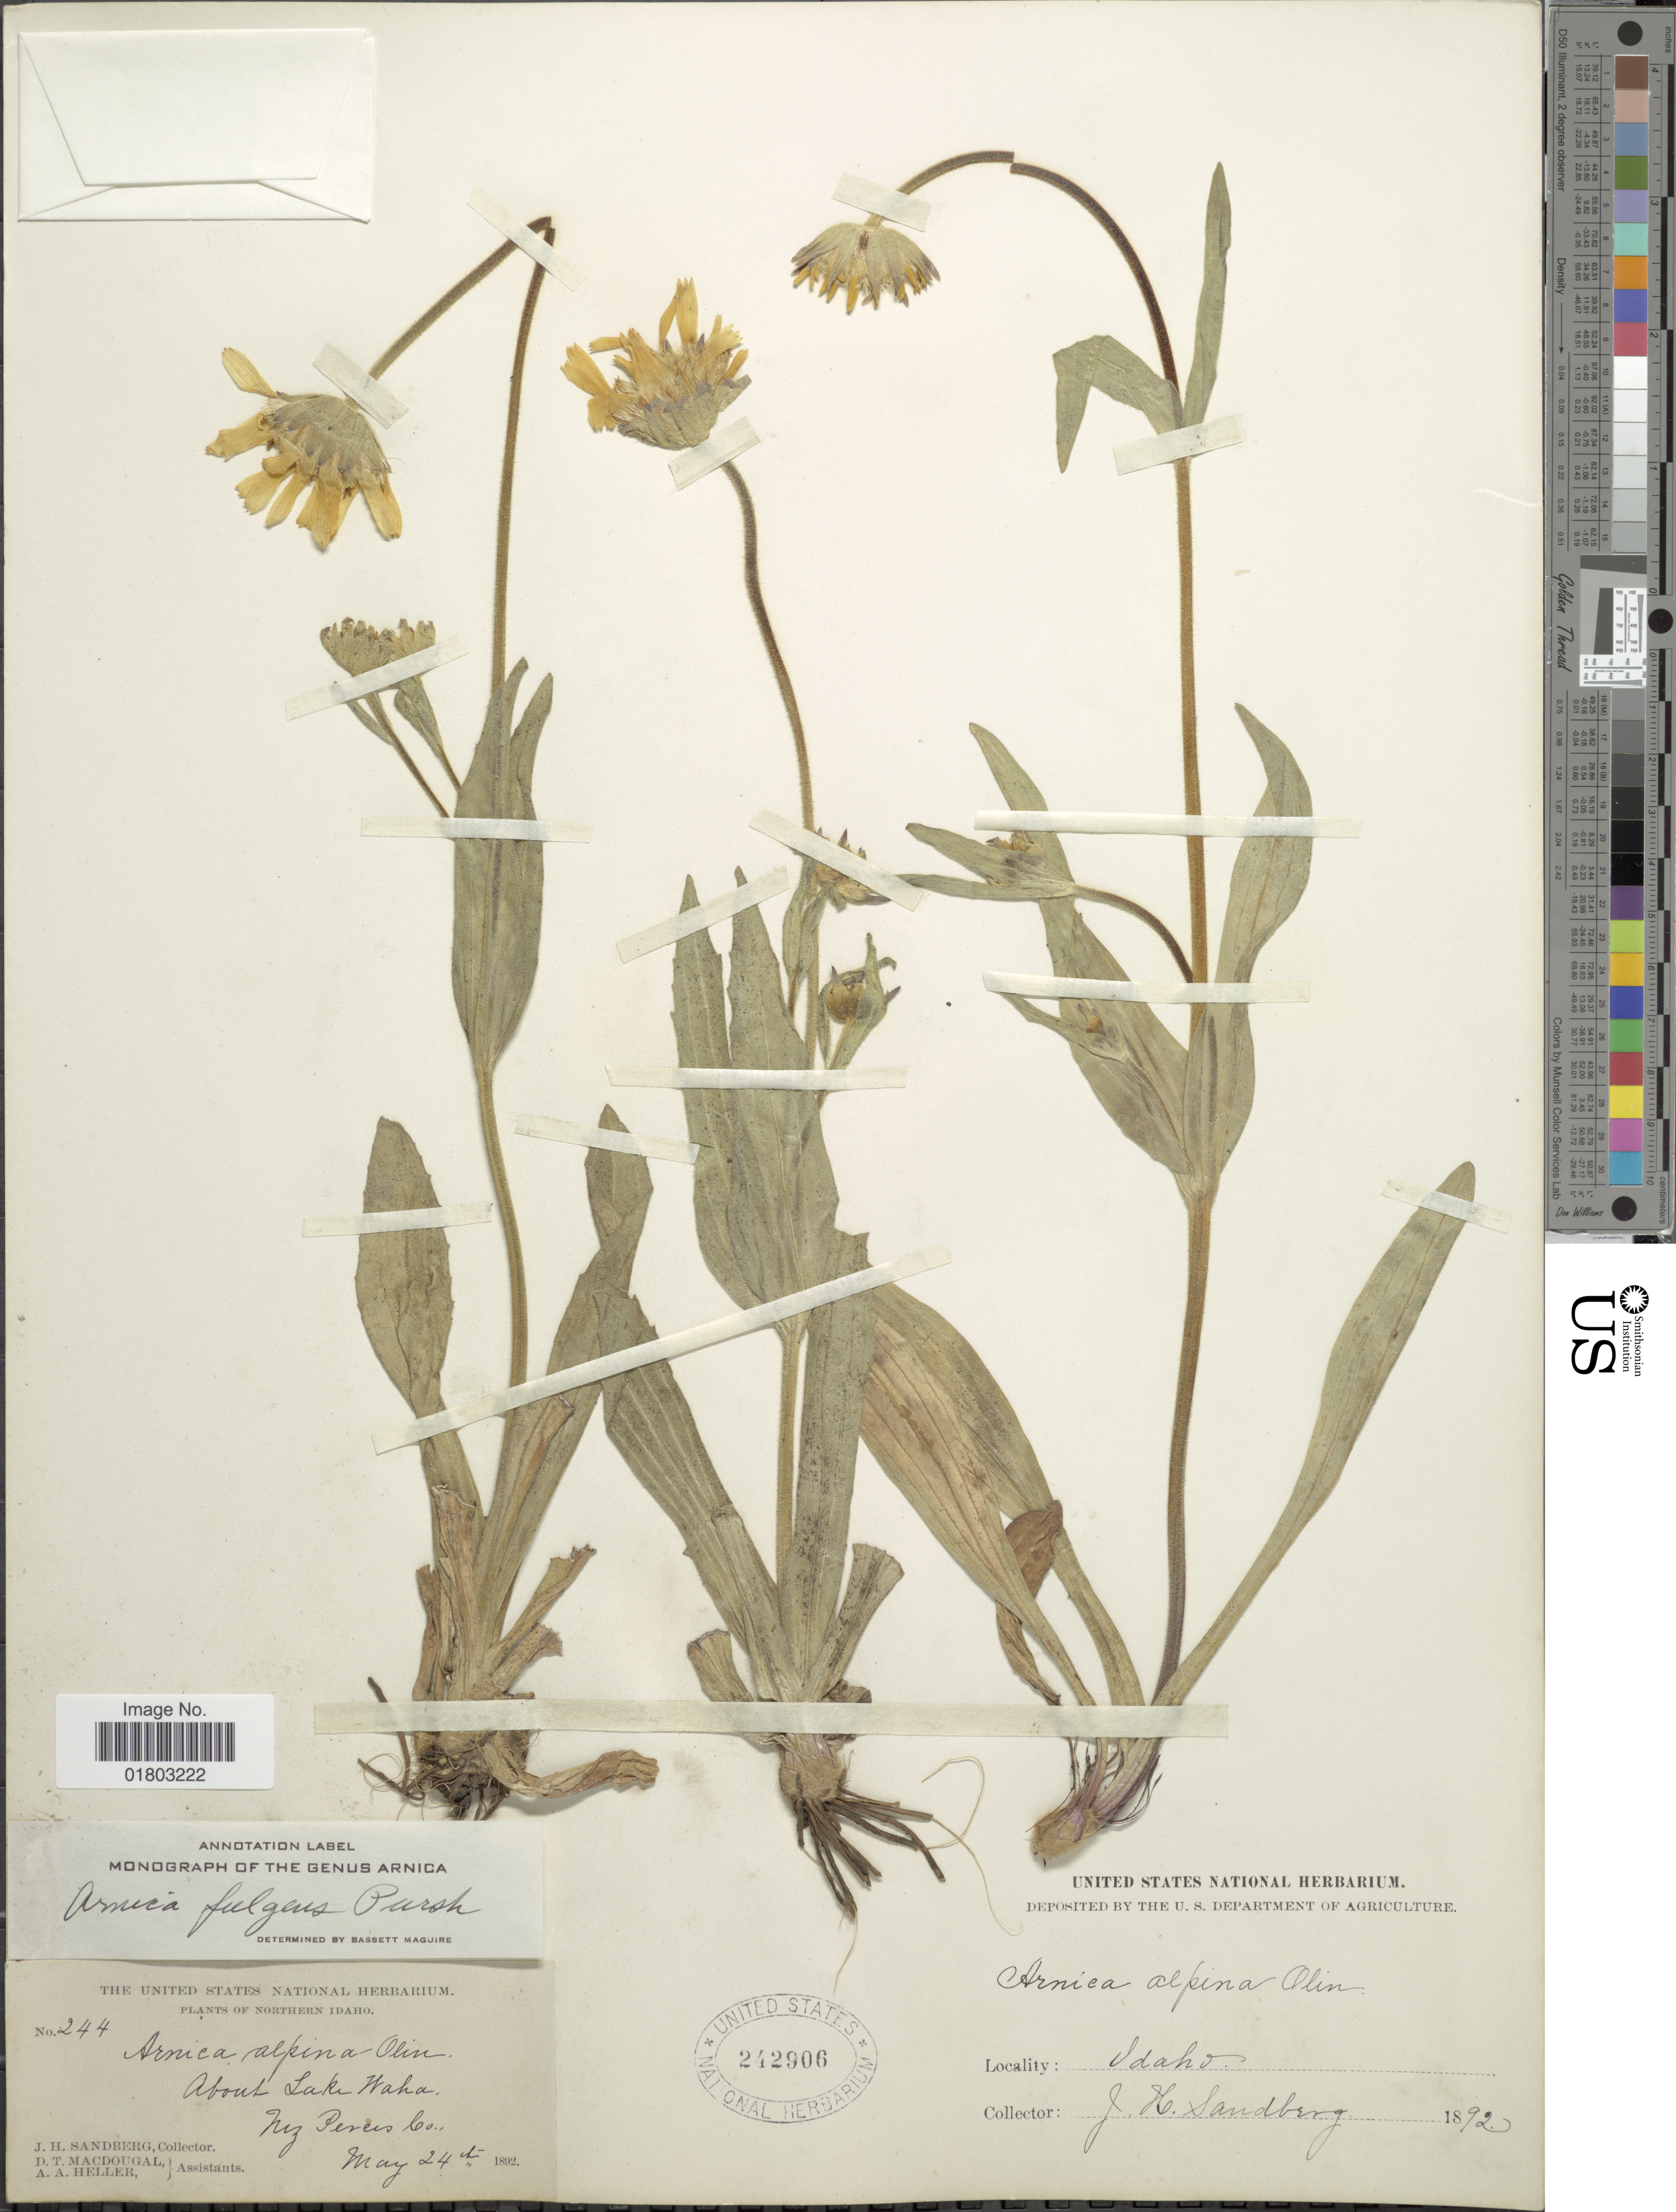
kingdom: Plantae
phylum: Tracheophyta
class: Magnoliopsida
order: Asterales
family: Asteraceae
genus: Arnica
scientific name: Arnica fulgens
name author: Pursh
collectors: J. H. Sandberg, D. T. MacDougal & A. A. Heller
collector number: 244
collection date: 1892-05-24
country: United States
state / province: Idaho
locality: Northern Idaho, About Lake Waha, Nez Perces Co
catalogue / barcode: US 242906